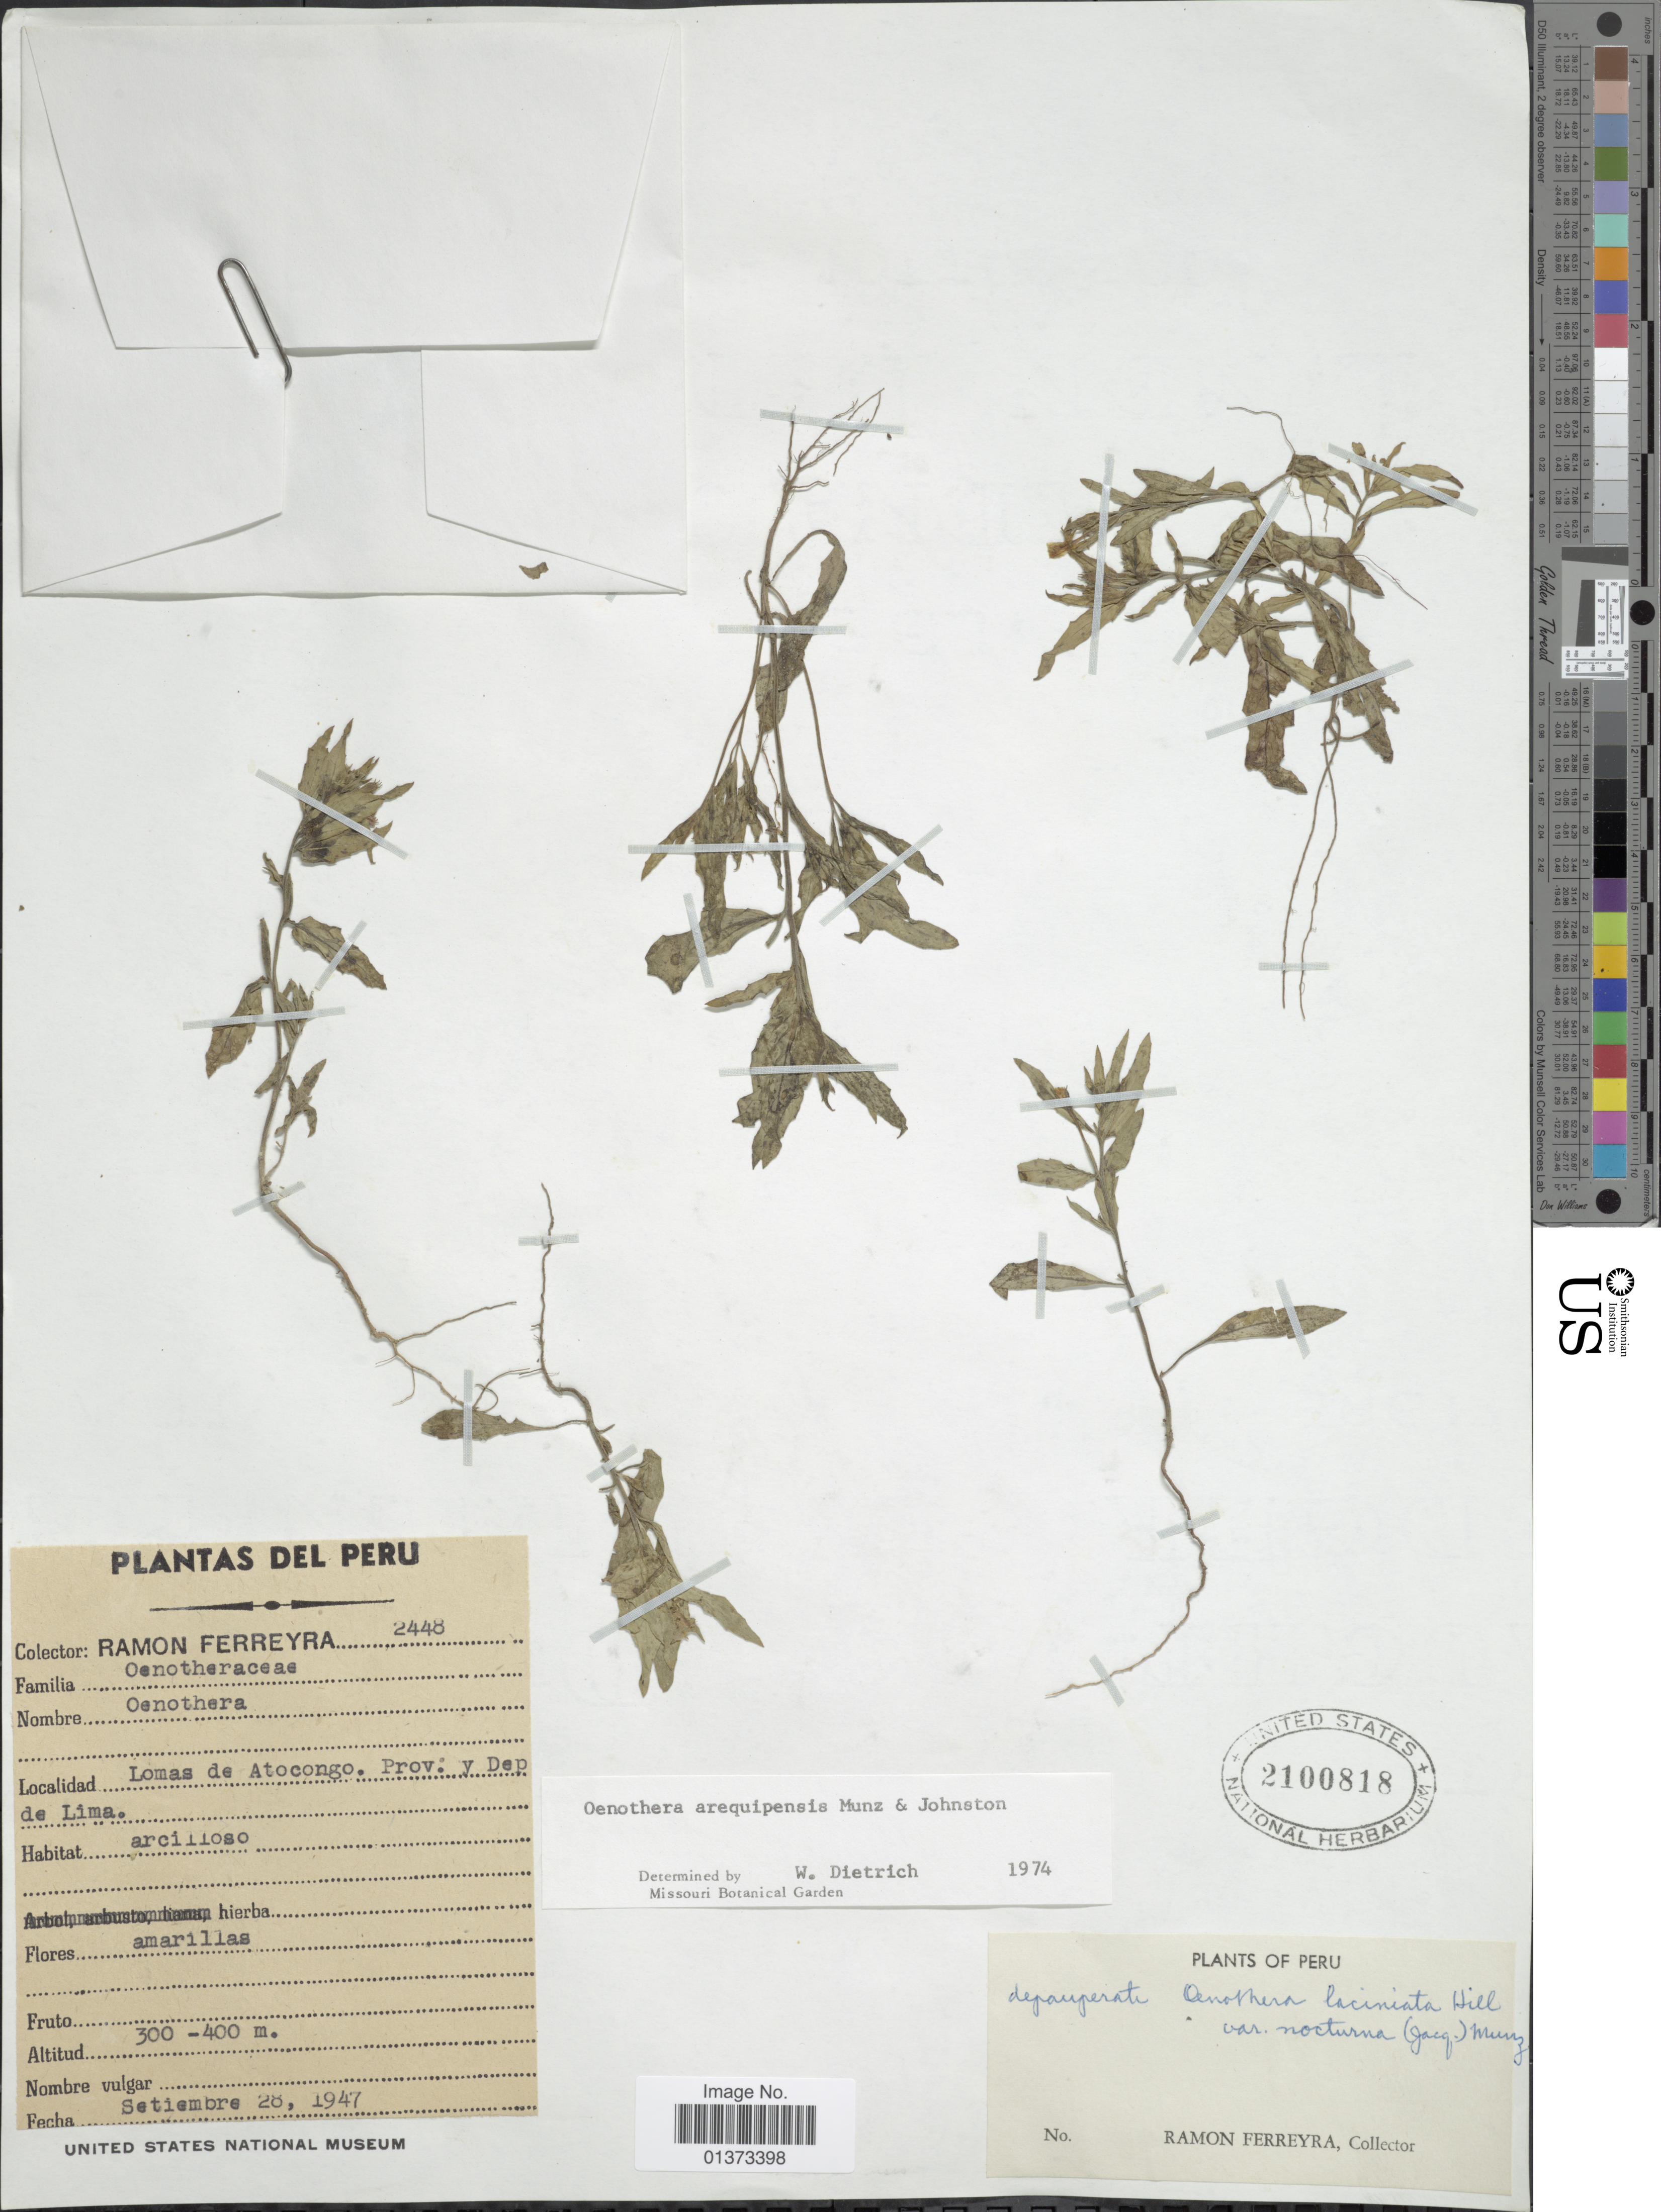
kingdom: Plantae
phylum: Tracheophyta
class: Magnoliopsida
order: Myrtales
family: Onagraceae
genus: Oenothera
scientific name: Oenothera arequipensis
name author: Munz & I.M. Johnst.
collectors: R. A. Ferreyra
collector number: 2448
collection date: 1947-09-28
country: Peru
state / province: Lima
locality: Lomas de Atocongo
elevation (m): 300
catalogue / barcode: US 2100818